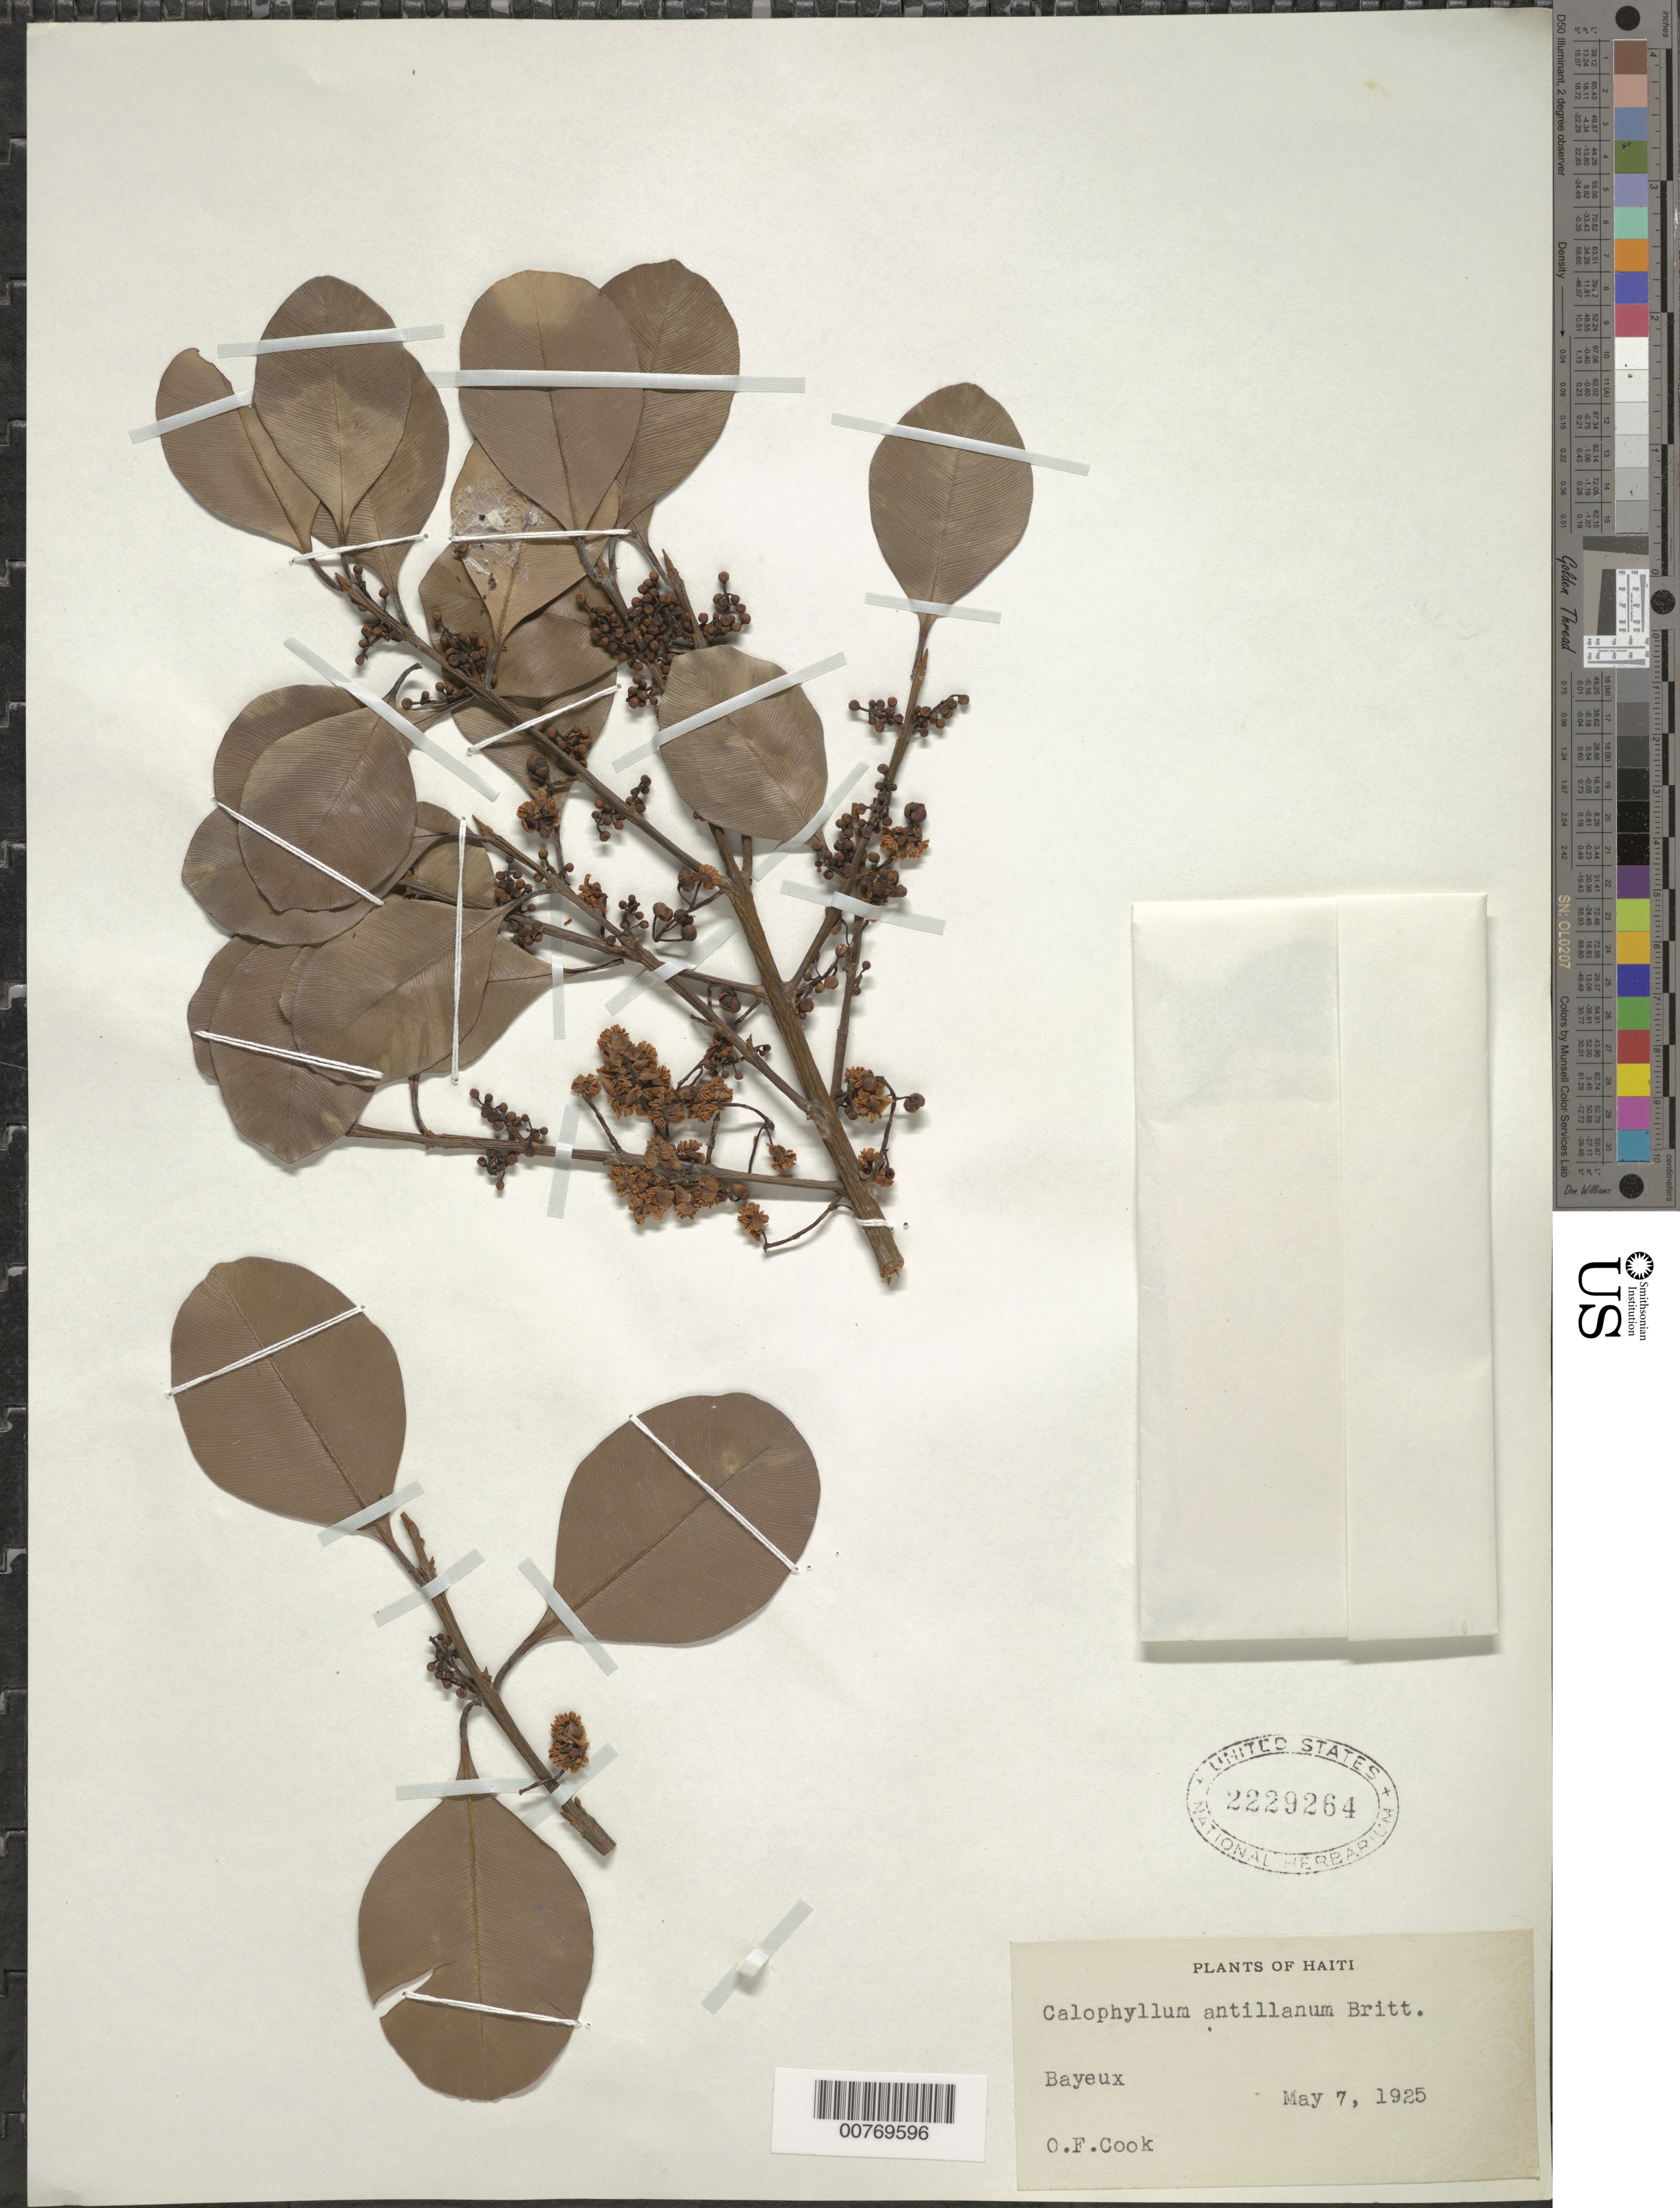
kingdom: Plantae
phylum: Tracheophyta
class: Magnoliopsida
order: Malpighiales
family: Calophyllaceae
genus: Calophyllum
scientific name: Calophyllum calaba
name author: L.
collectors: O. F. Cook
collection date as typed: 07 May 1925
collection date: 1925-05-07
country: Haiti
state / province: Nord-Ouest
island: Hispaniola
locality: Bayeux.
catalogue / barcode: US 2229264